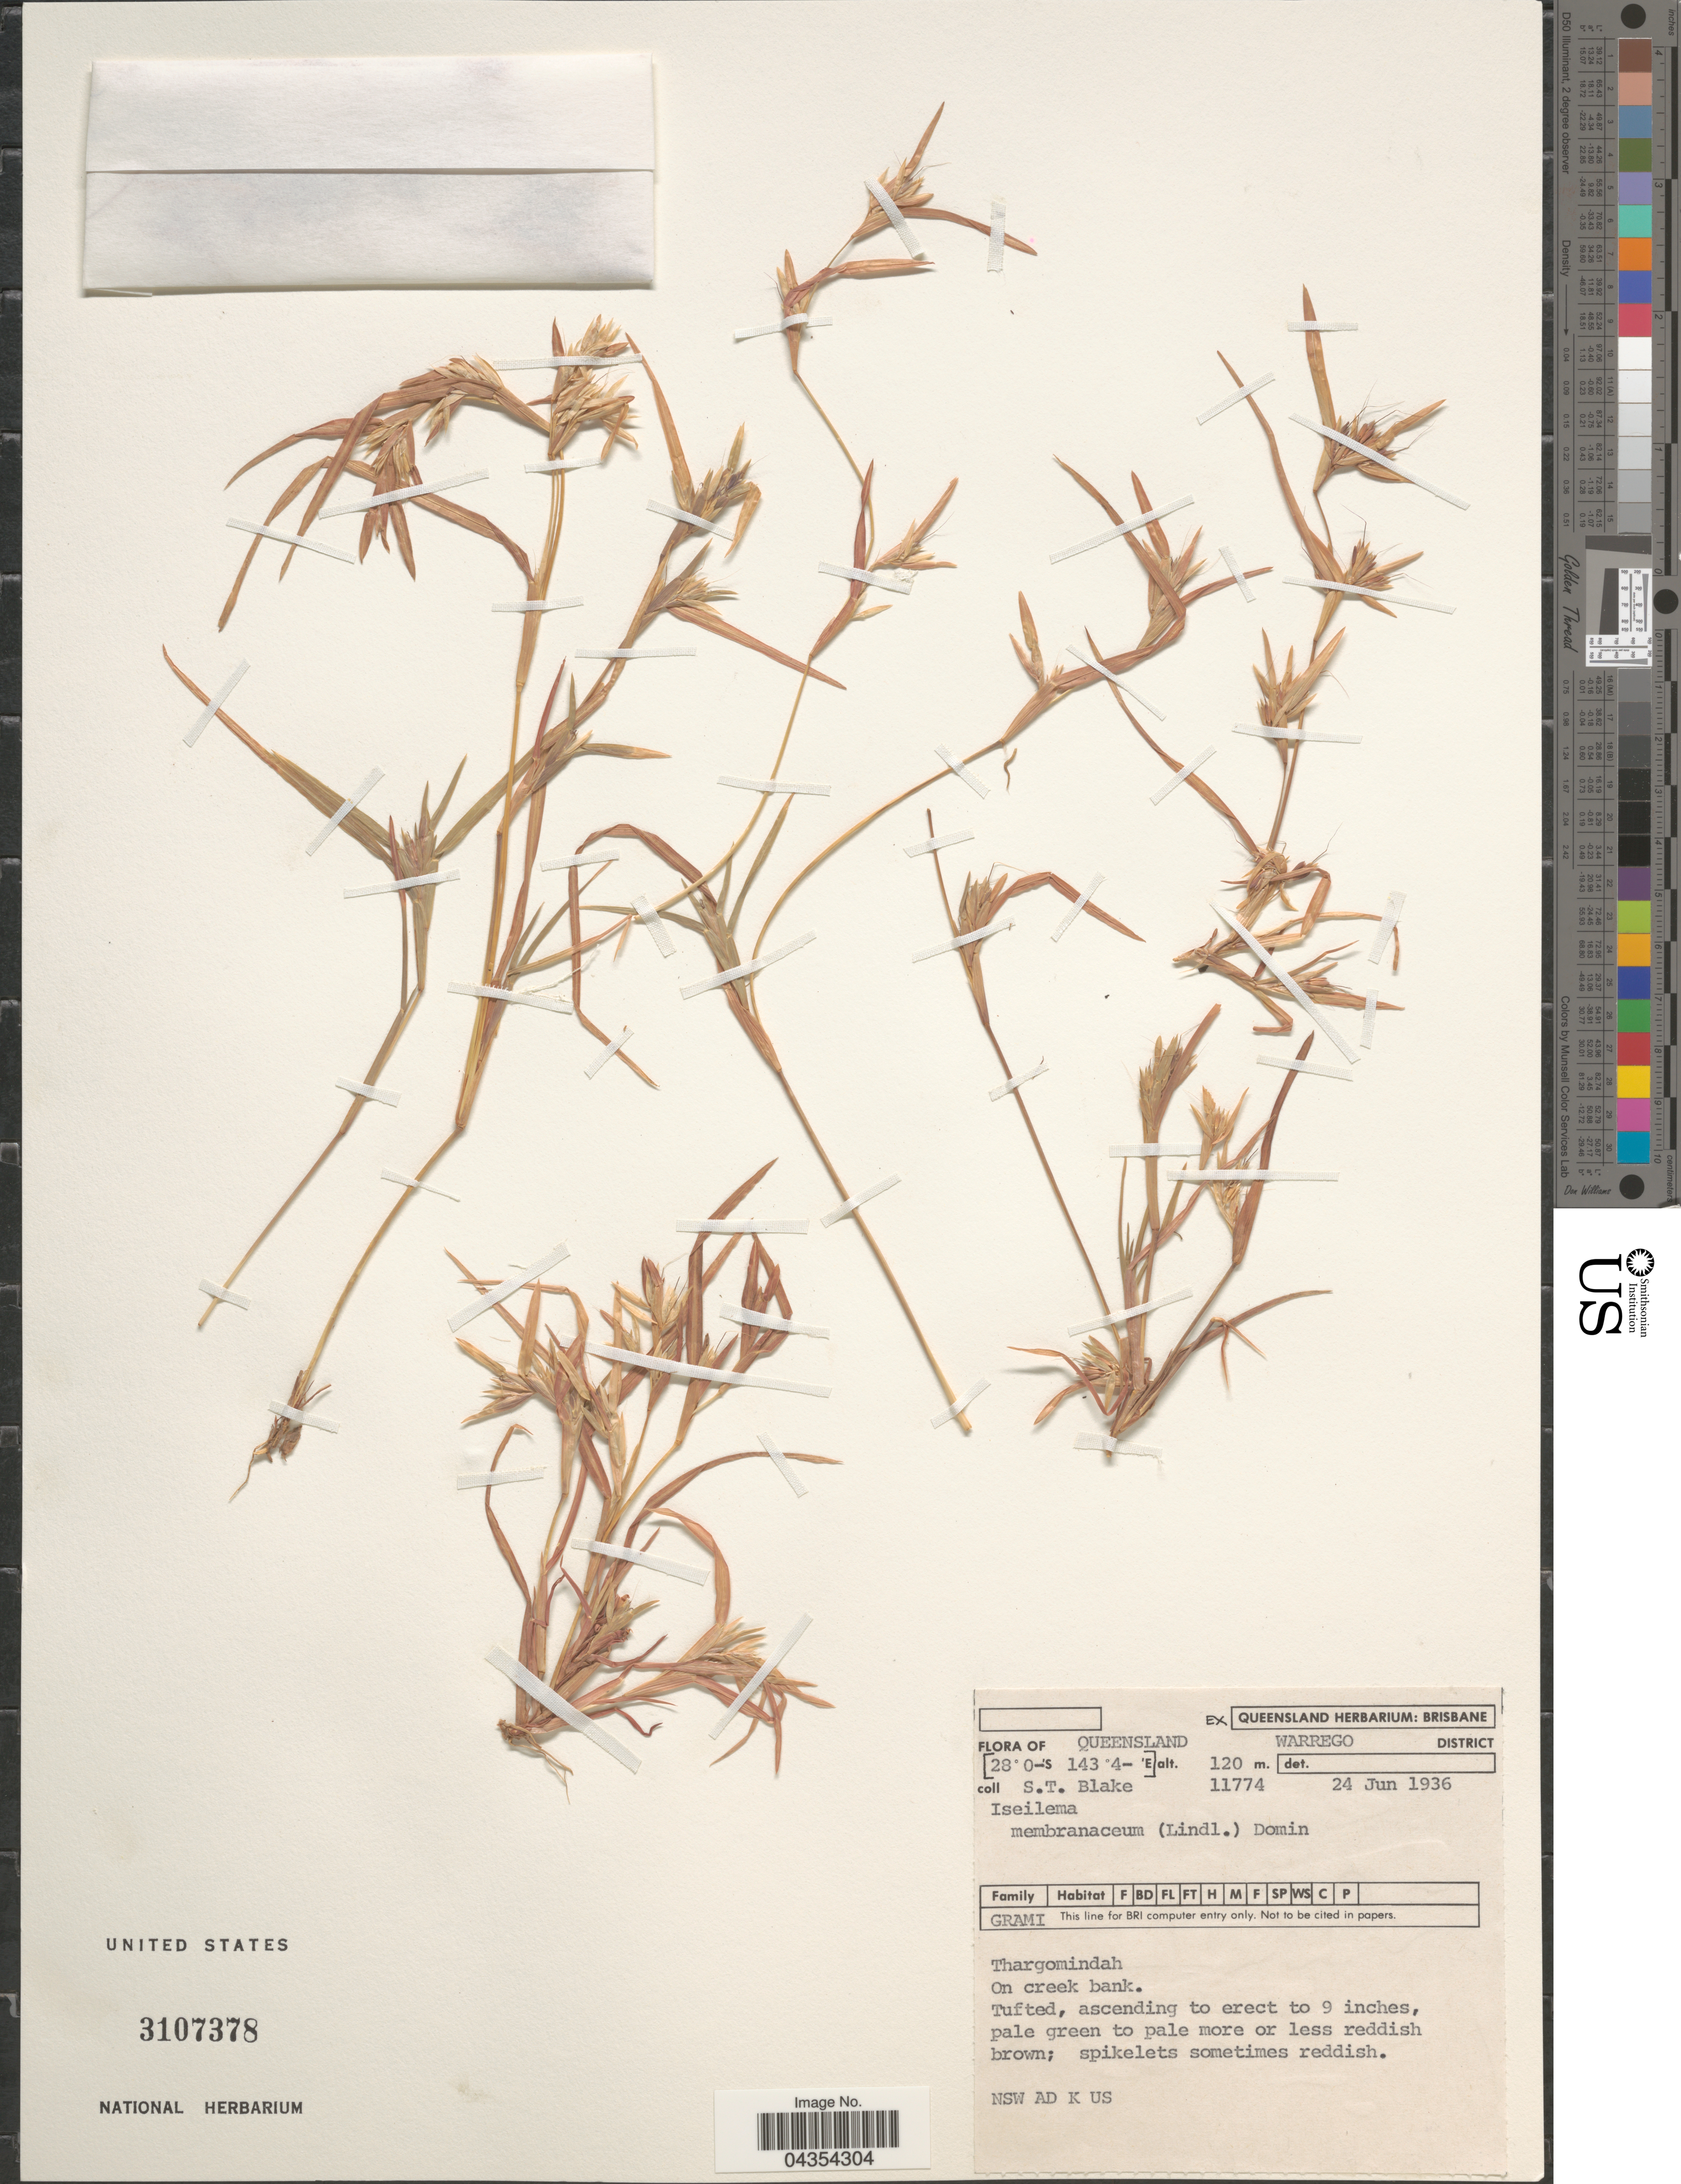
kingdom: Plantae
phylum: Tracheophyta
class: Liliopsida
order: Poales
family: Poaceae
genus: Iseilema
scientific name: Iseilema membranaceum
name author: (Lindl.) Domin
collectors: S. T. Blake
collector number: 11774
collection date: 1936-06-24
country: Australia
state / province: Queensland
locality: Warrego District. Thargomindah.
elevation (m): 120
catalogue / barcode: US 3107378